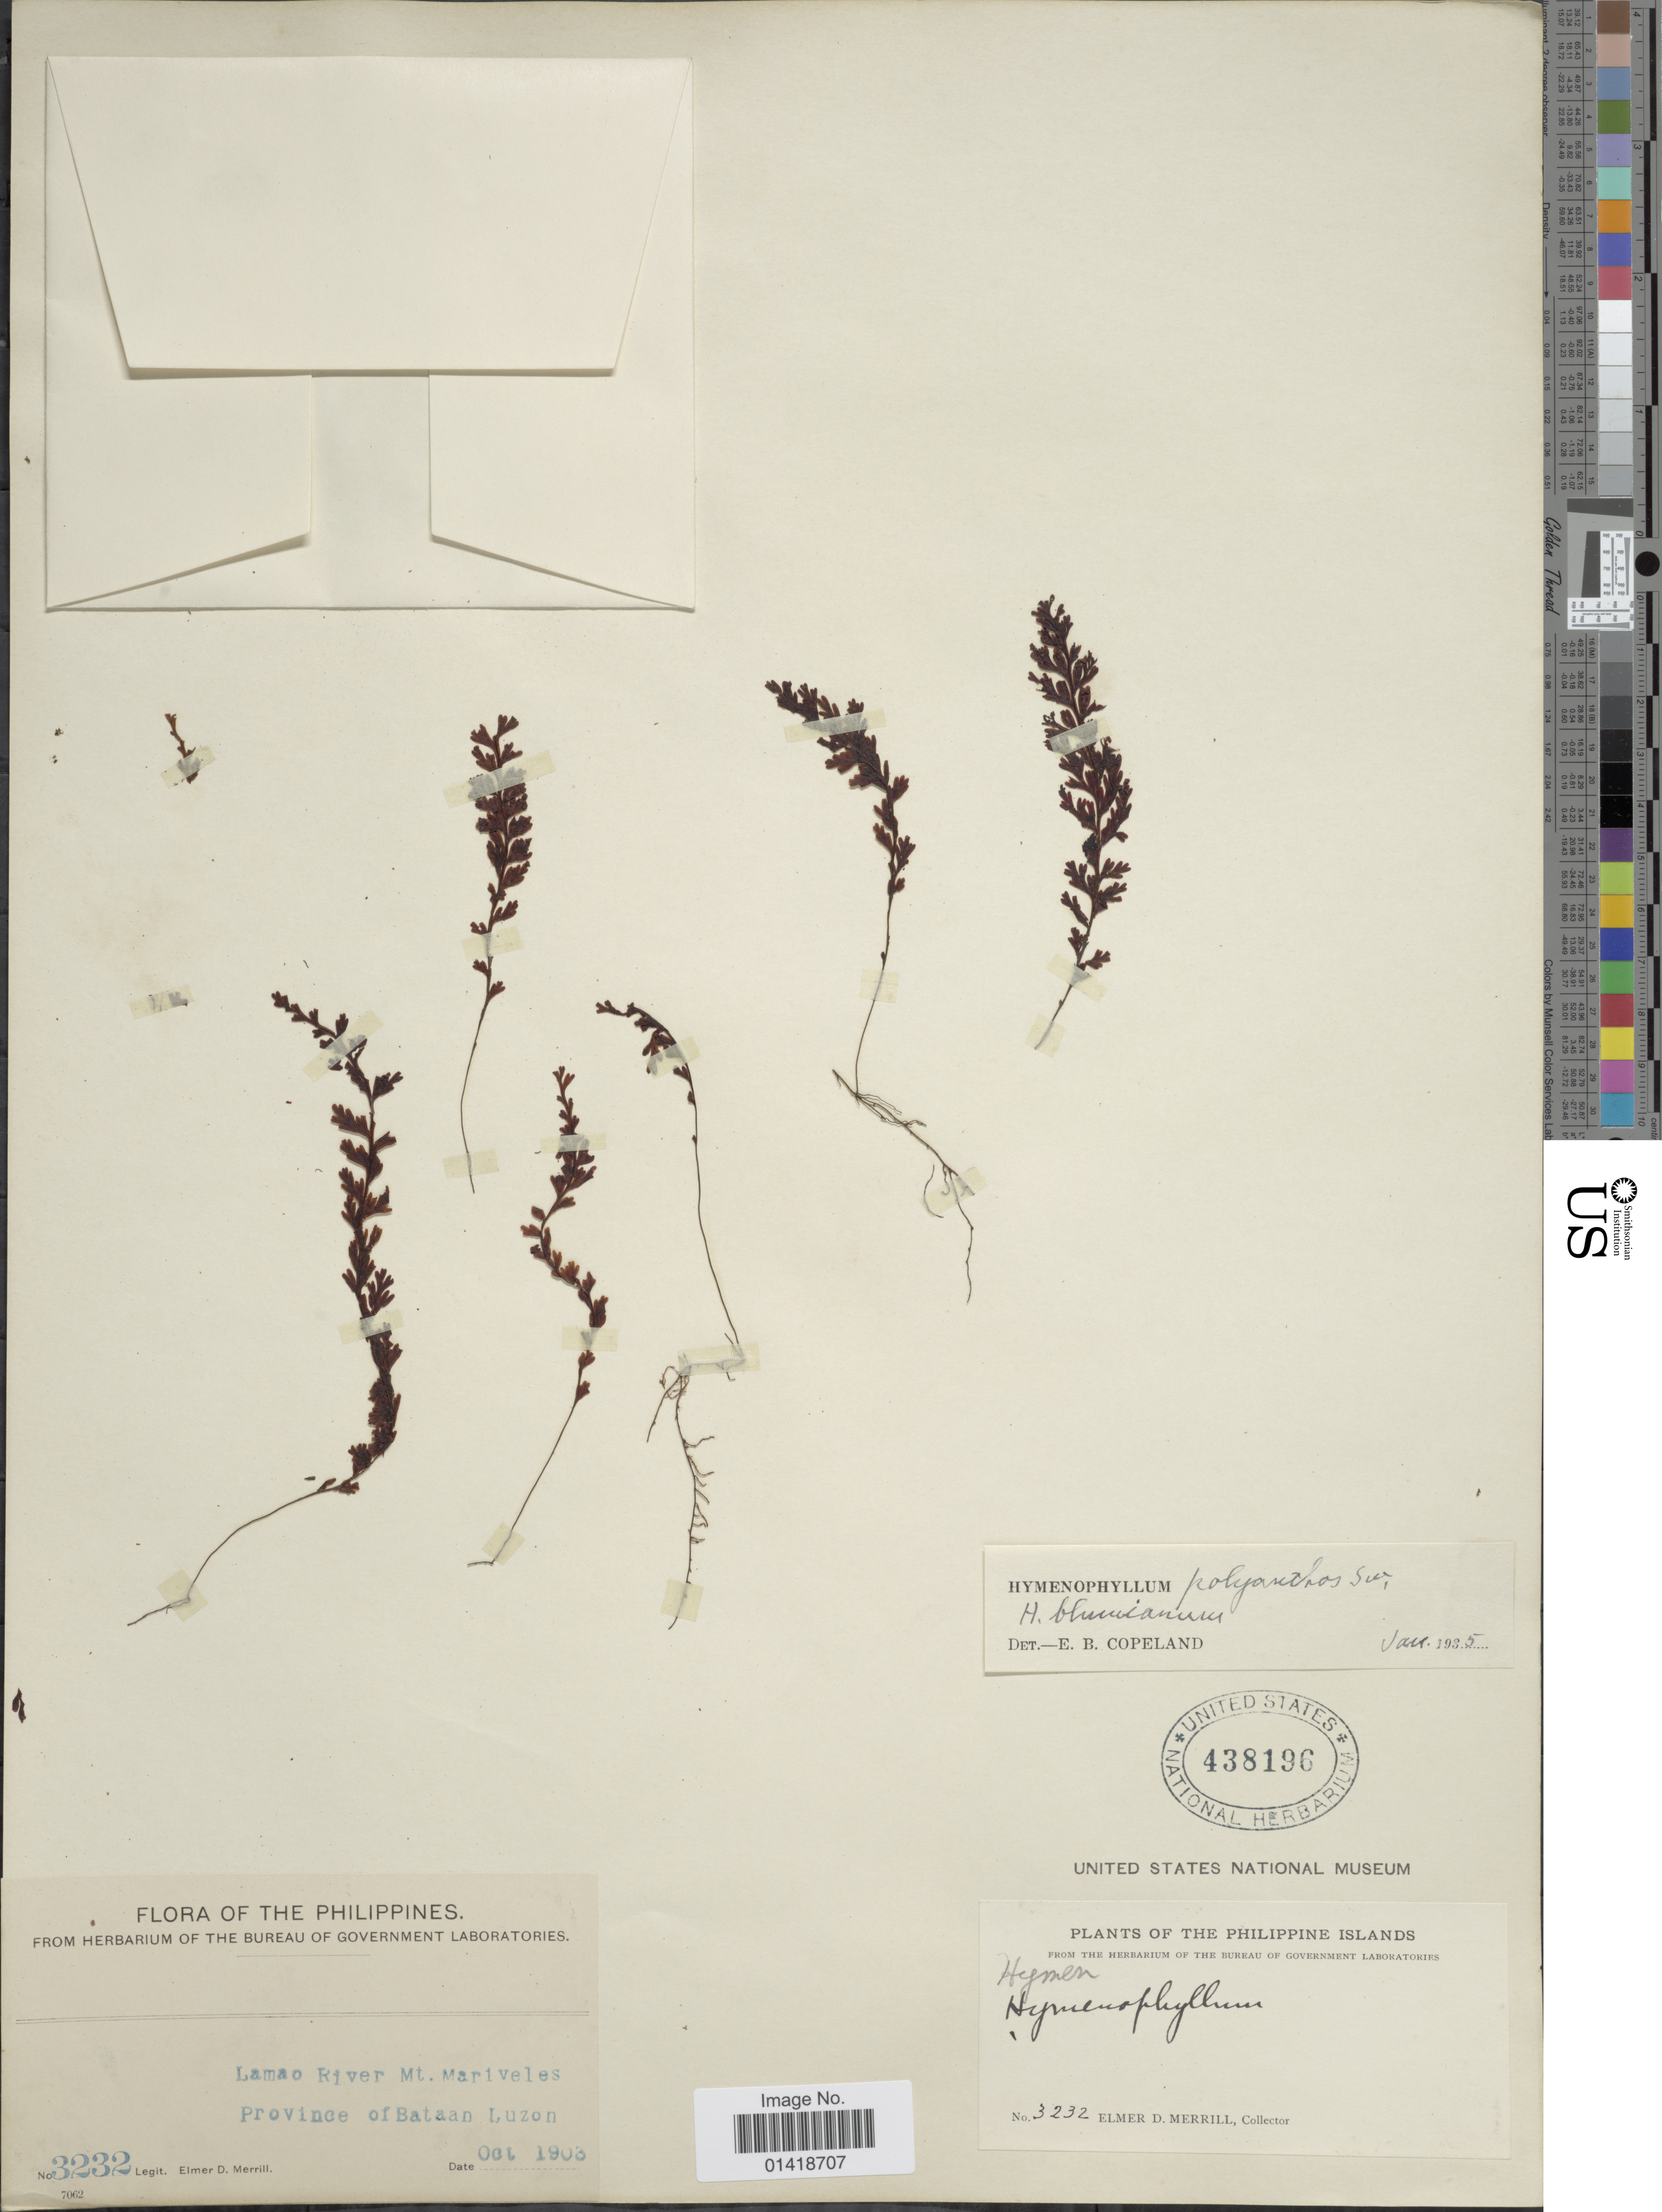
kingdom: Plantae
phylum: Tracheophyta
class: Polypodiopsida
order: Hymenophyllales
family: Hymenophyllaceae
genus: Hymenophyllum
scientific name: Hymenophyllum polyanthos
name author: (Sw.) Sw.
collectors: E. D. Merrill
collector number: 3232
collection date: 1903-10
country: Philippines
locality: The Philippines. Lamao River, Mt. Mariveles. Province of Bataan, Luzon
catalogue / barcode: US 438196